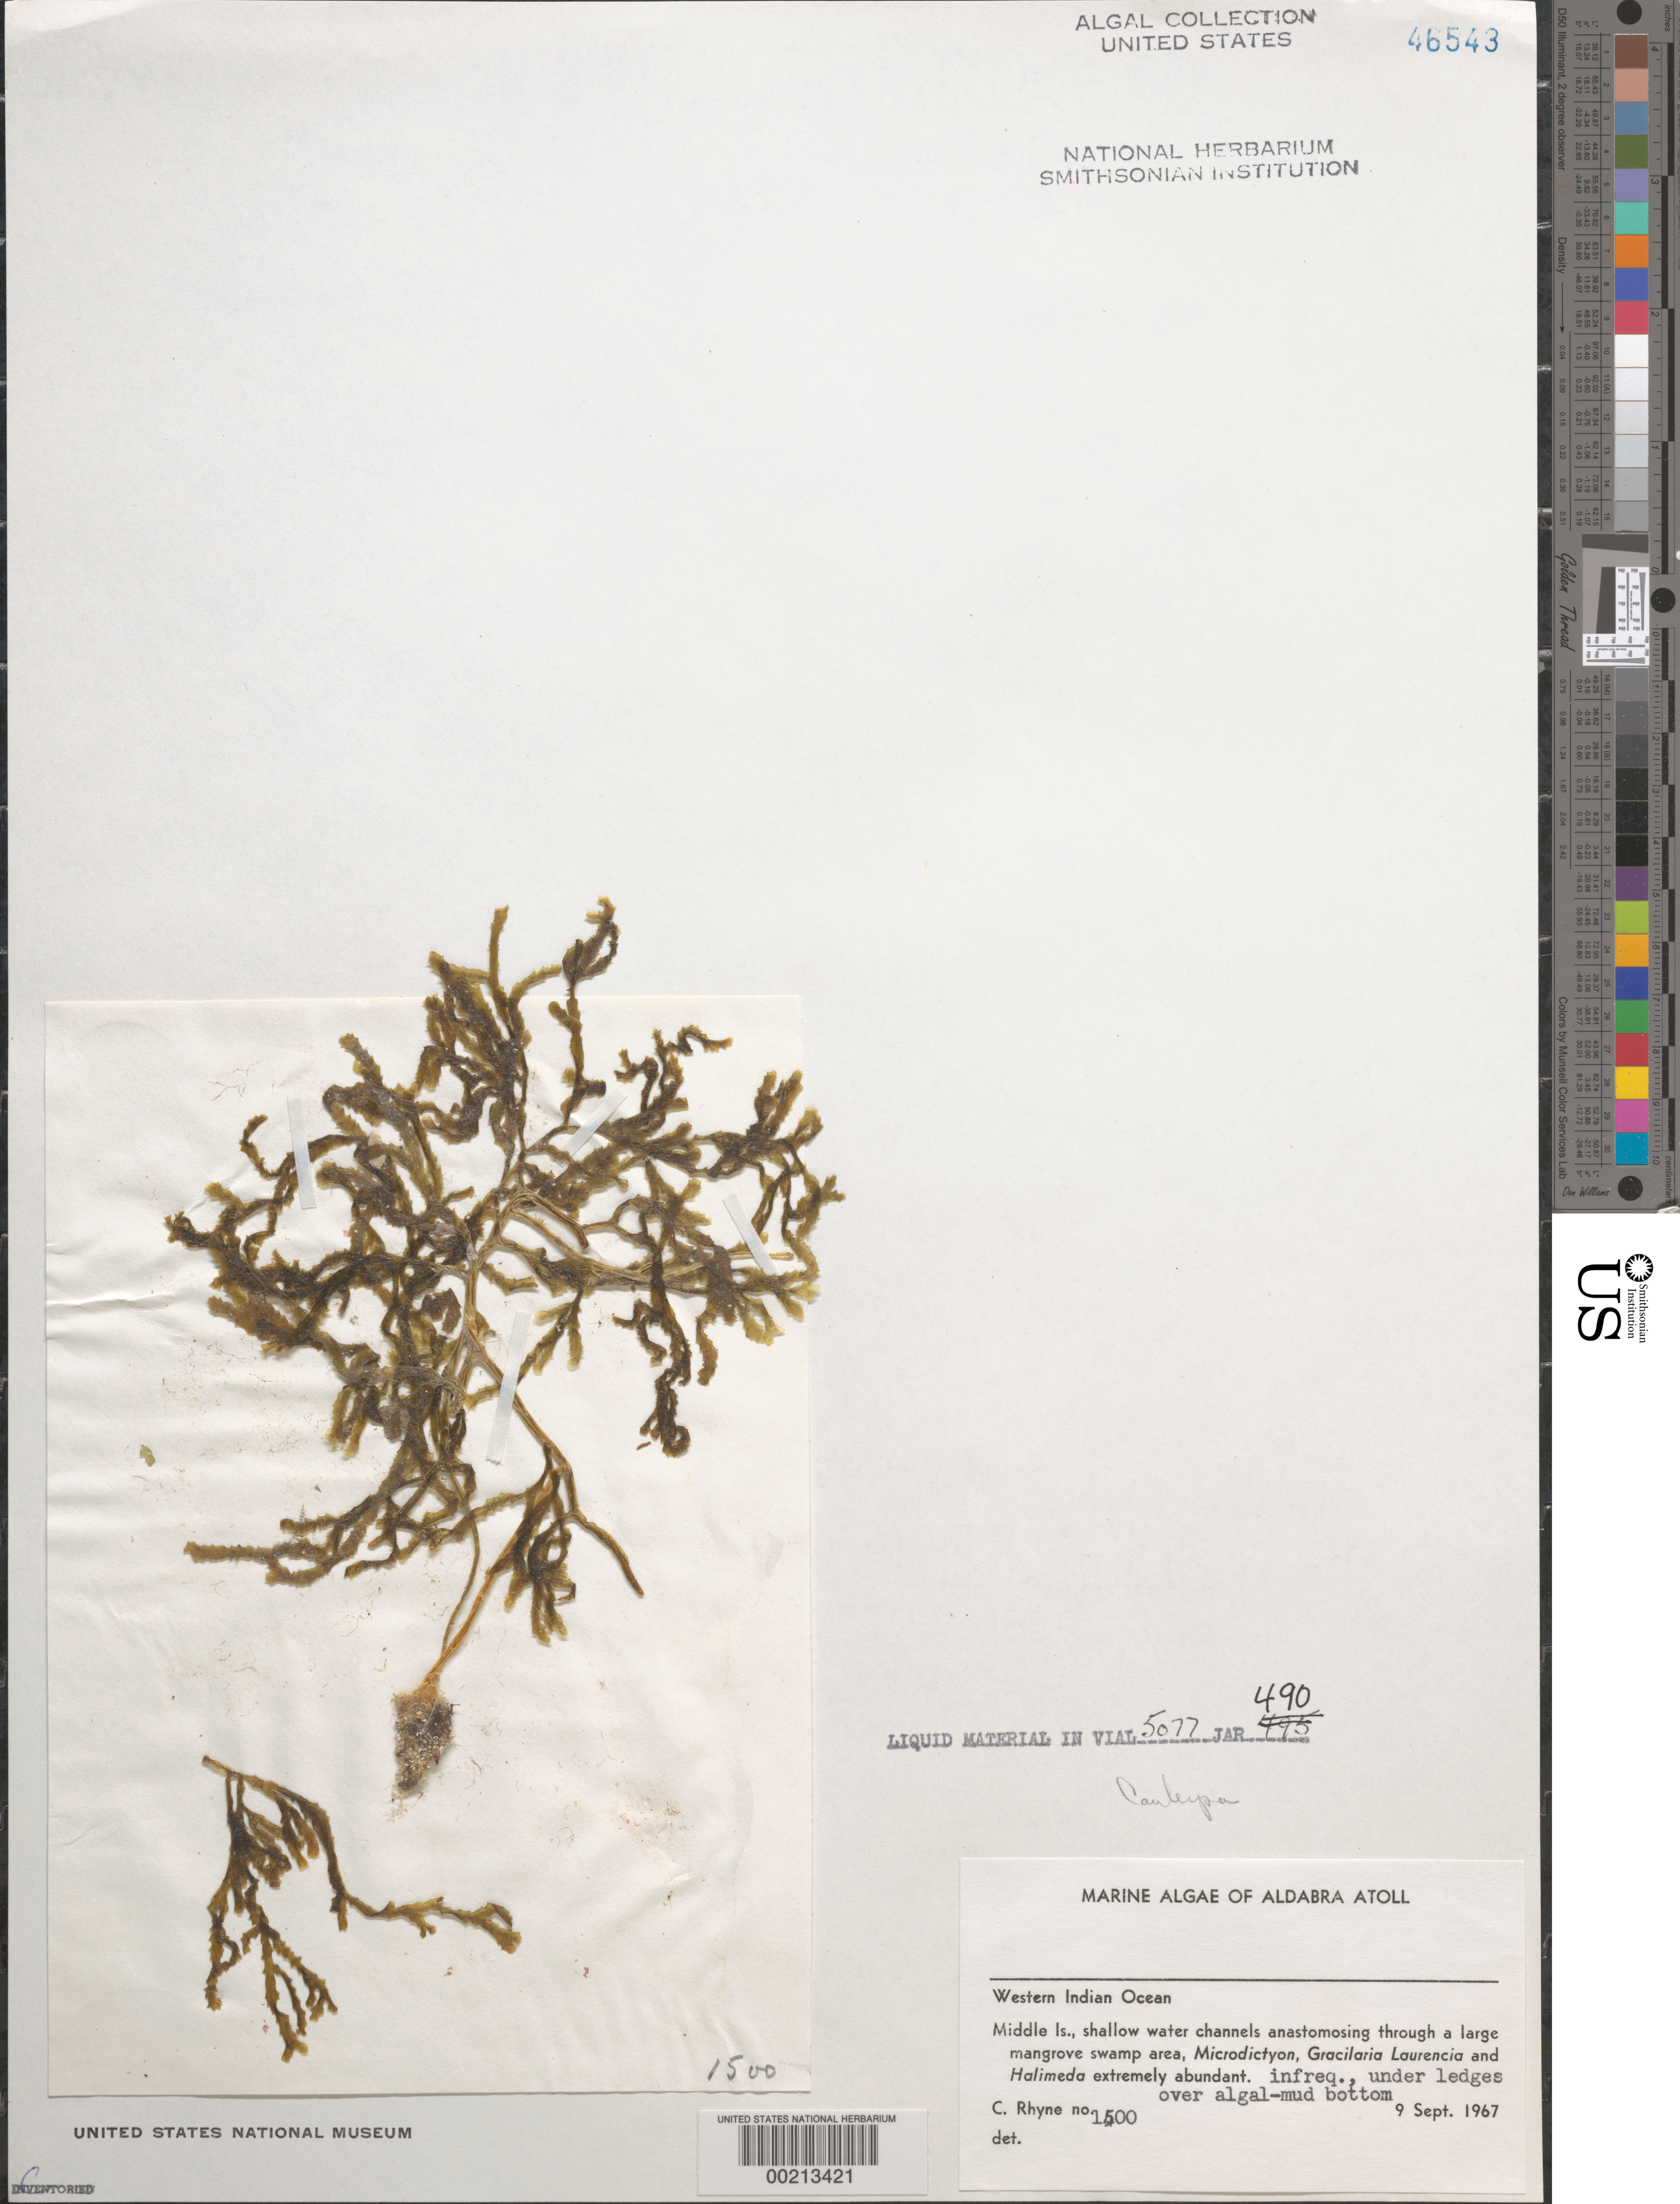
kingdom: Plantae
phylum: Chlorophyta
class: Ulvophyceae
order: Bryopsidales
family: Caulerpaceae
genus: Caulerpa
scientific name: Caulerpa sp.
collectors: C. Rhyne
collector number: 1500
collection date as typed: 09 Sep 1967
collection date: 1967-09-09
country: Seychelles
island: Aldabra Atoll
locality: Middle Islet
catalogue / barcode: US 46543